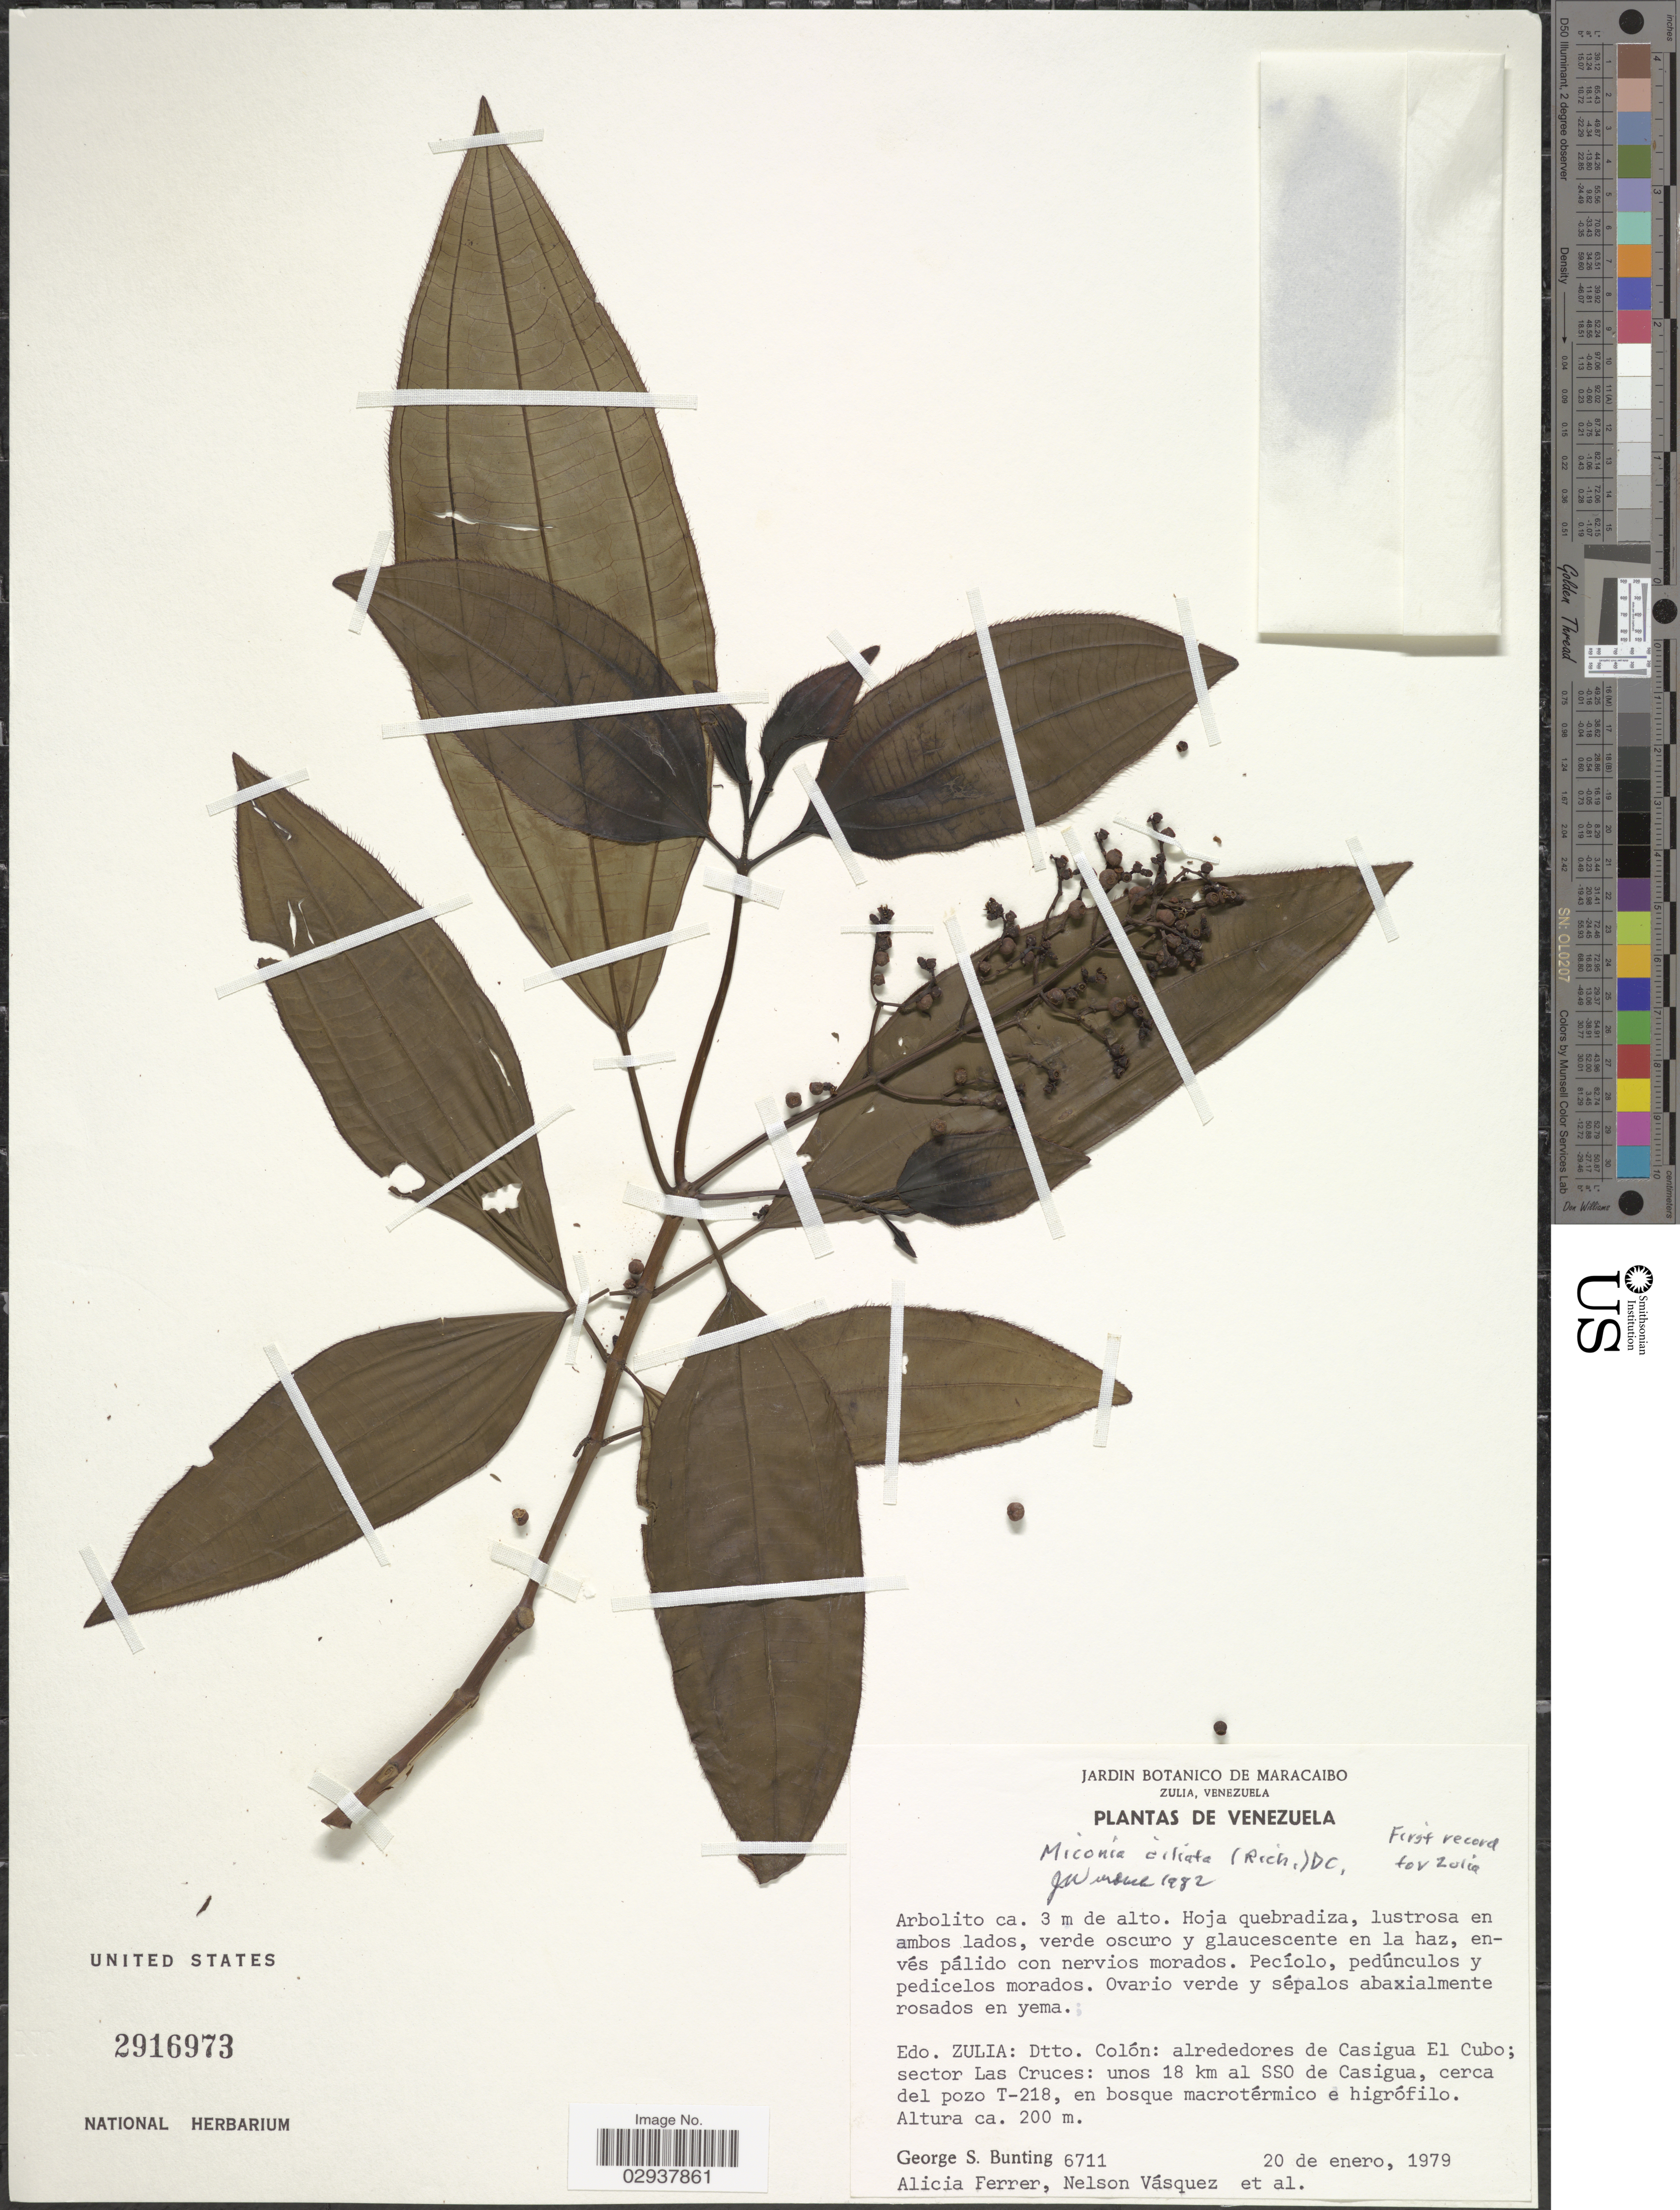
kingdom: Plantae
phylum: Tracheophyta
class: Magnoliopsida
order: Myrtales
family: Melastomataceae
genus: Miconia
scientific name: Miconia ciliata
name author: (Rich.) DC.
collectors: G. S. Bunting, A. Ferrer, N. Vásquez & et al.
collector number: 6711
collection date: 1979-01-20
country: Venezuela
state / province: Zulia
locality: Edo. Zulia: Dtto. Colón: alrededores de Casigua El Cubo; sector Las Cruces: unos 18 km al SSO de Casigua, cerca del pozo T-218.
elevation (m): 200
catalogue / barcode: US 2916973